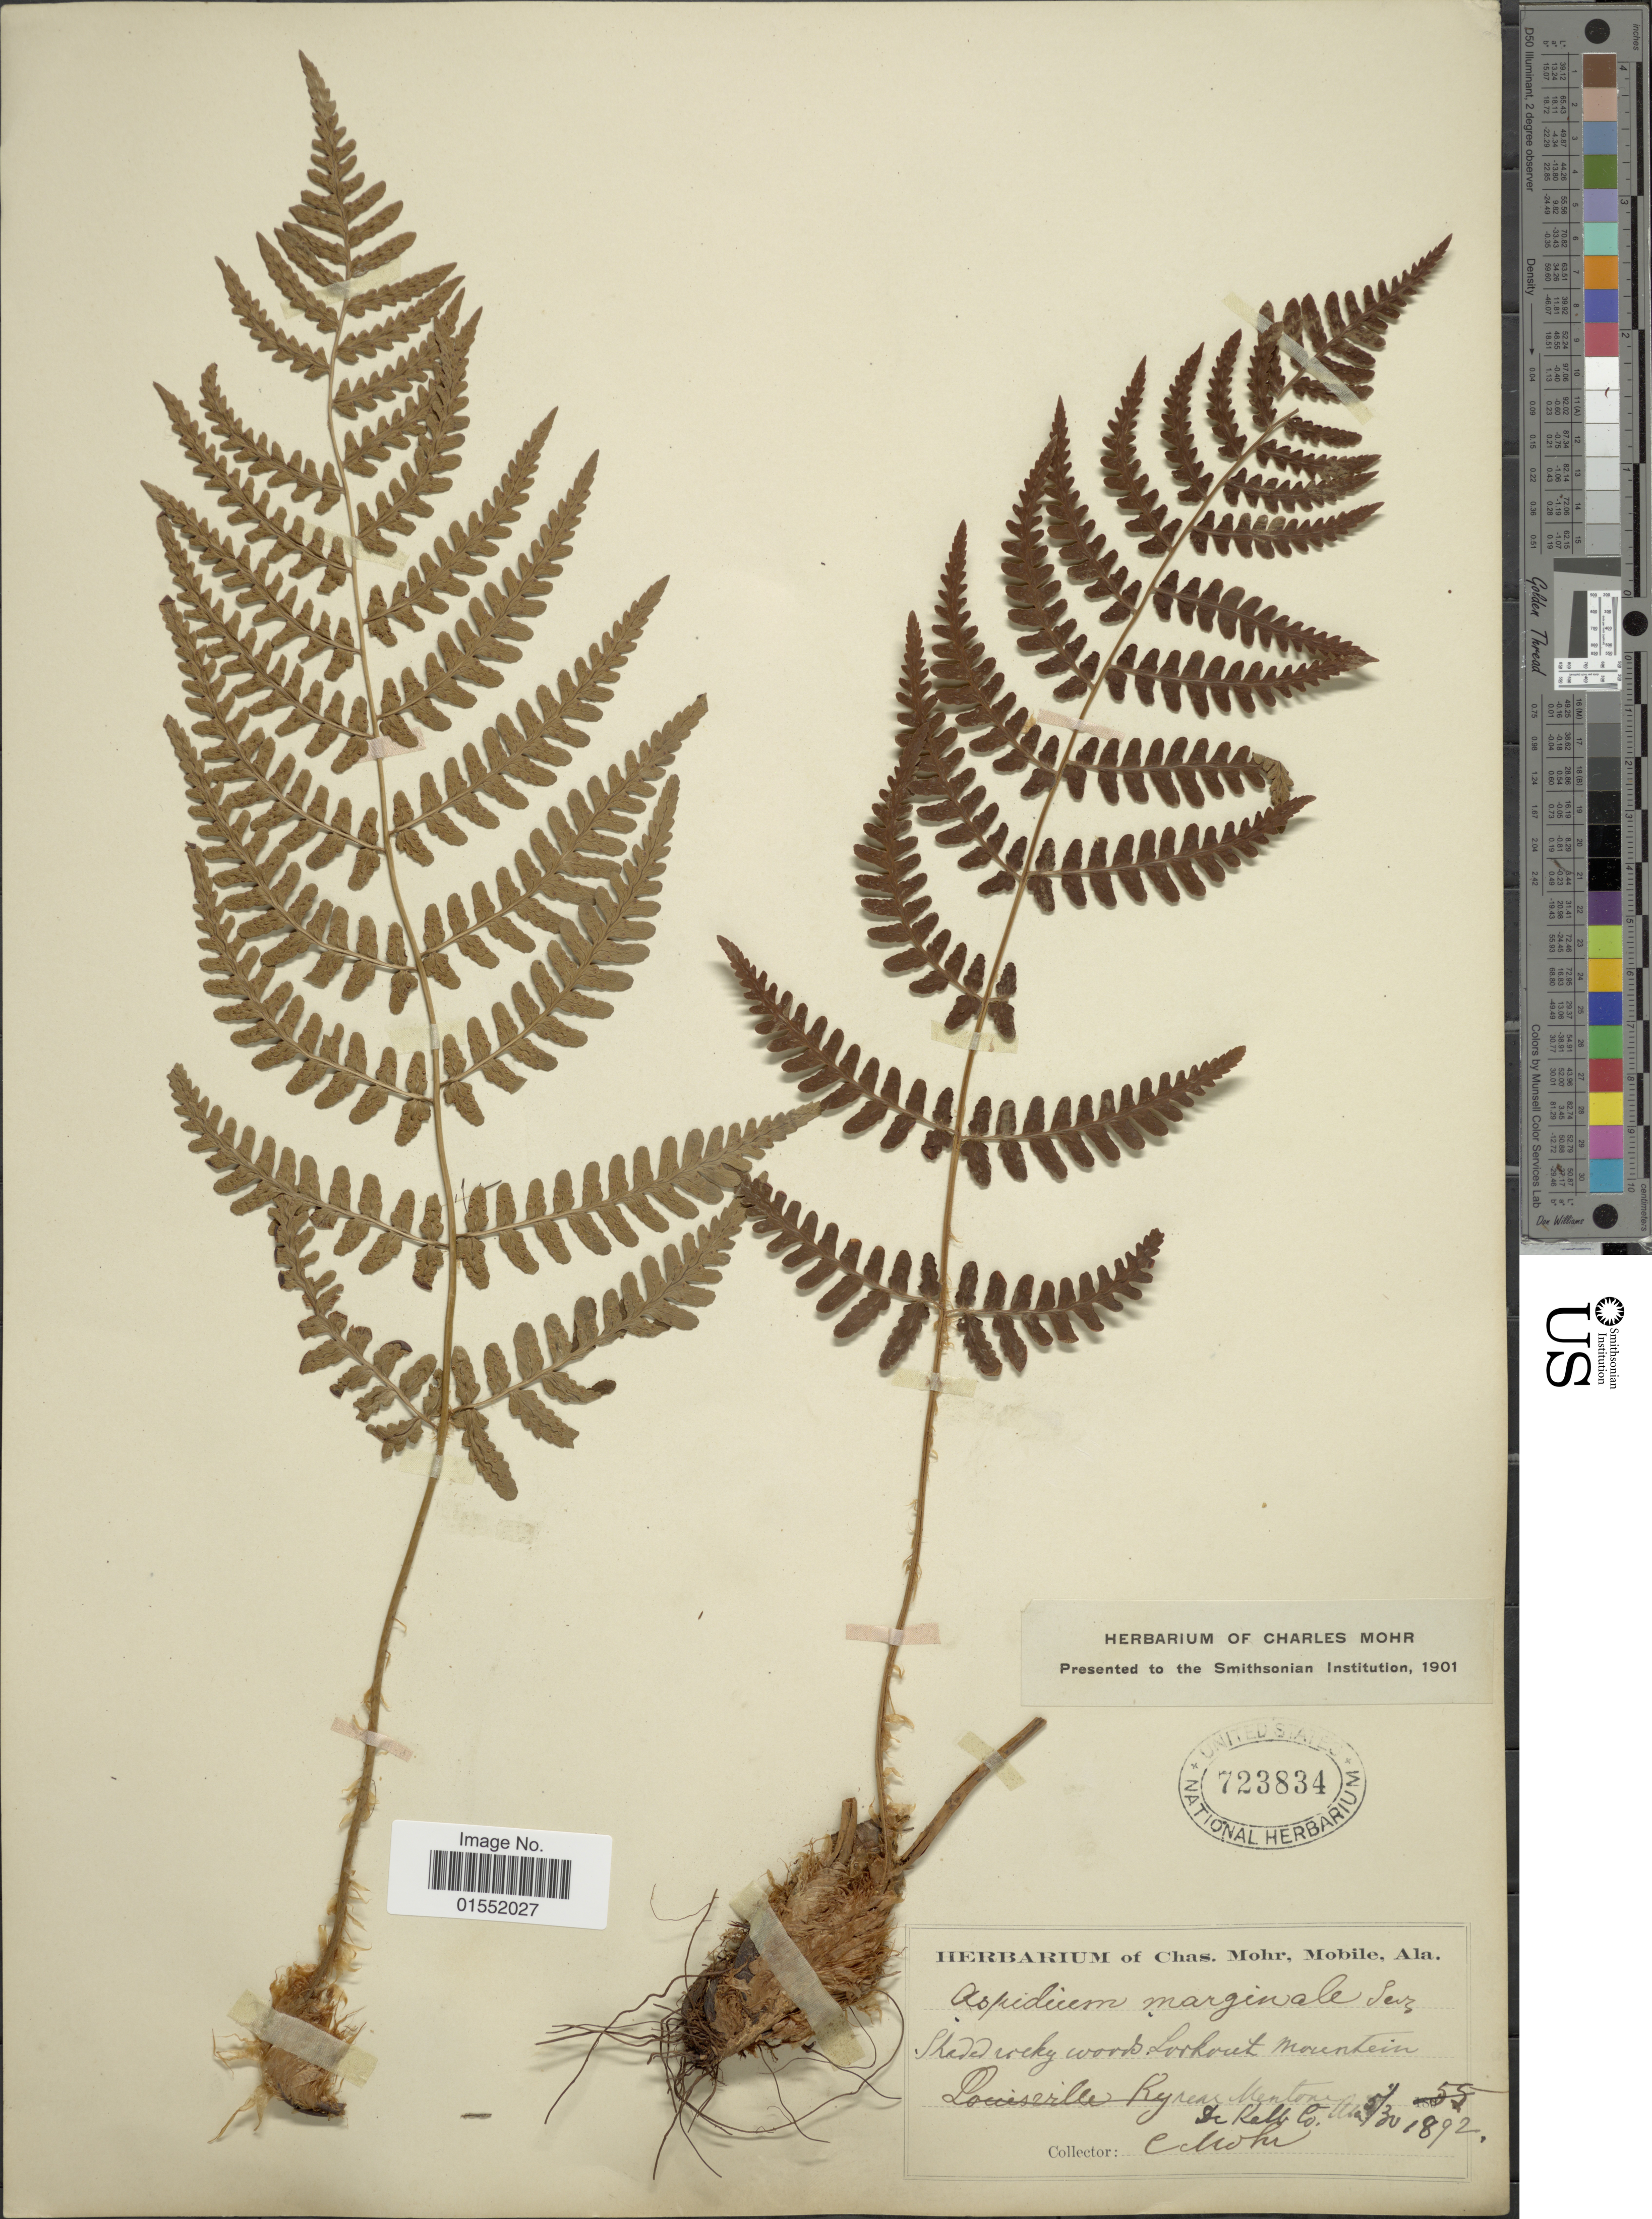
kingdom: Plantae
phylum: Tracheophyta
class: Polypodiopsida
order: Polypodiales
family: Dryopteridaceae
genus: Dryopteris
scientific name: Dryopteris marginalis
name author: (L.) A. Gray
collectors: Mohr, C. T. (herbarium)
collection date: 1892-05-30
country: United States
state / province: Alabama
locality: Mobile, Lookout Mountain, near Menton, De Kalb Co.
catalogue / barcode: US 723834